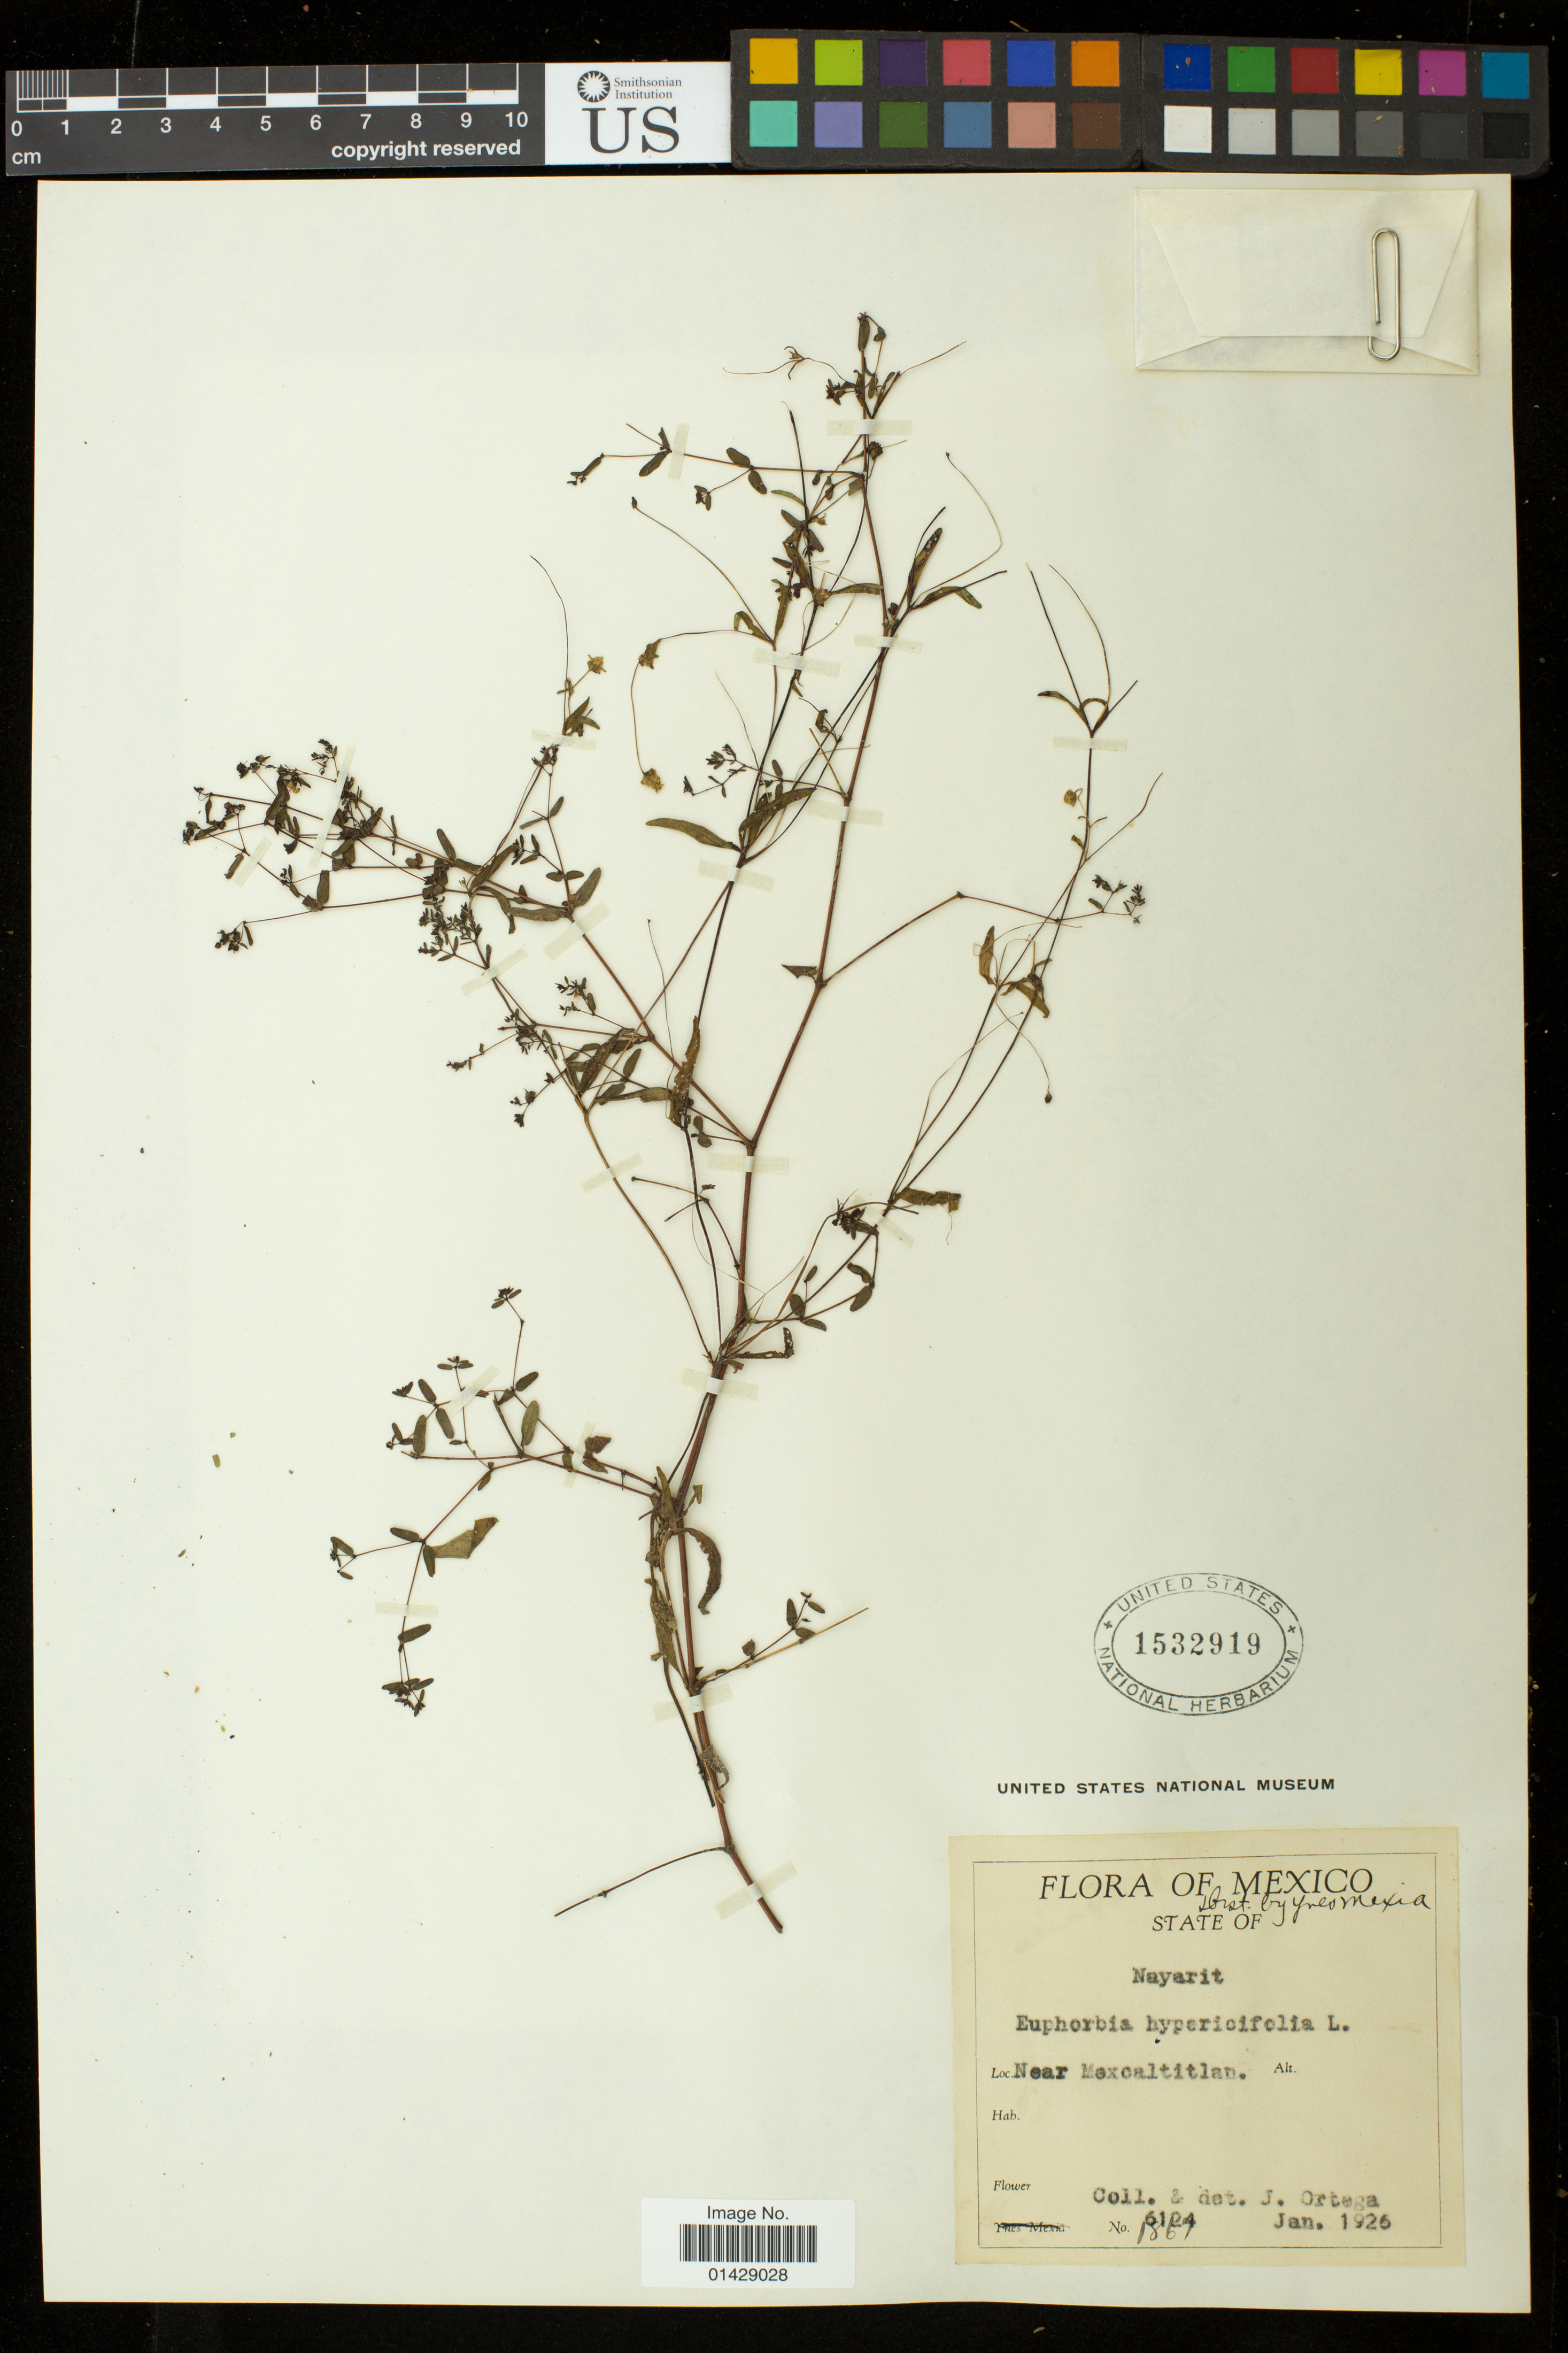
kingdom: Plantae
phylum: Tracheophyta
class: Magnoliopsida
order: Malpighiales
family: Euphorbiaceae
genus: Euphorbia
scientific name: Euphorbia hyssopifolia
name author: L.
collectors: J. Ortega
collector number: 6124, 1867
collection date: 1926-01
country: Mexico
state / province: Nayarit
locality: Near Mexcaltitlan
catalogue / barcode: US 1532919